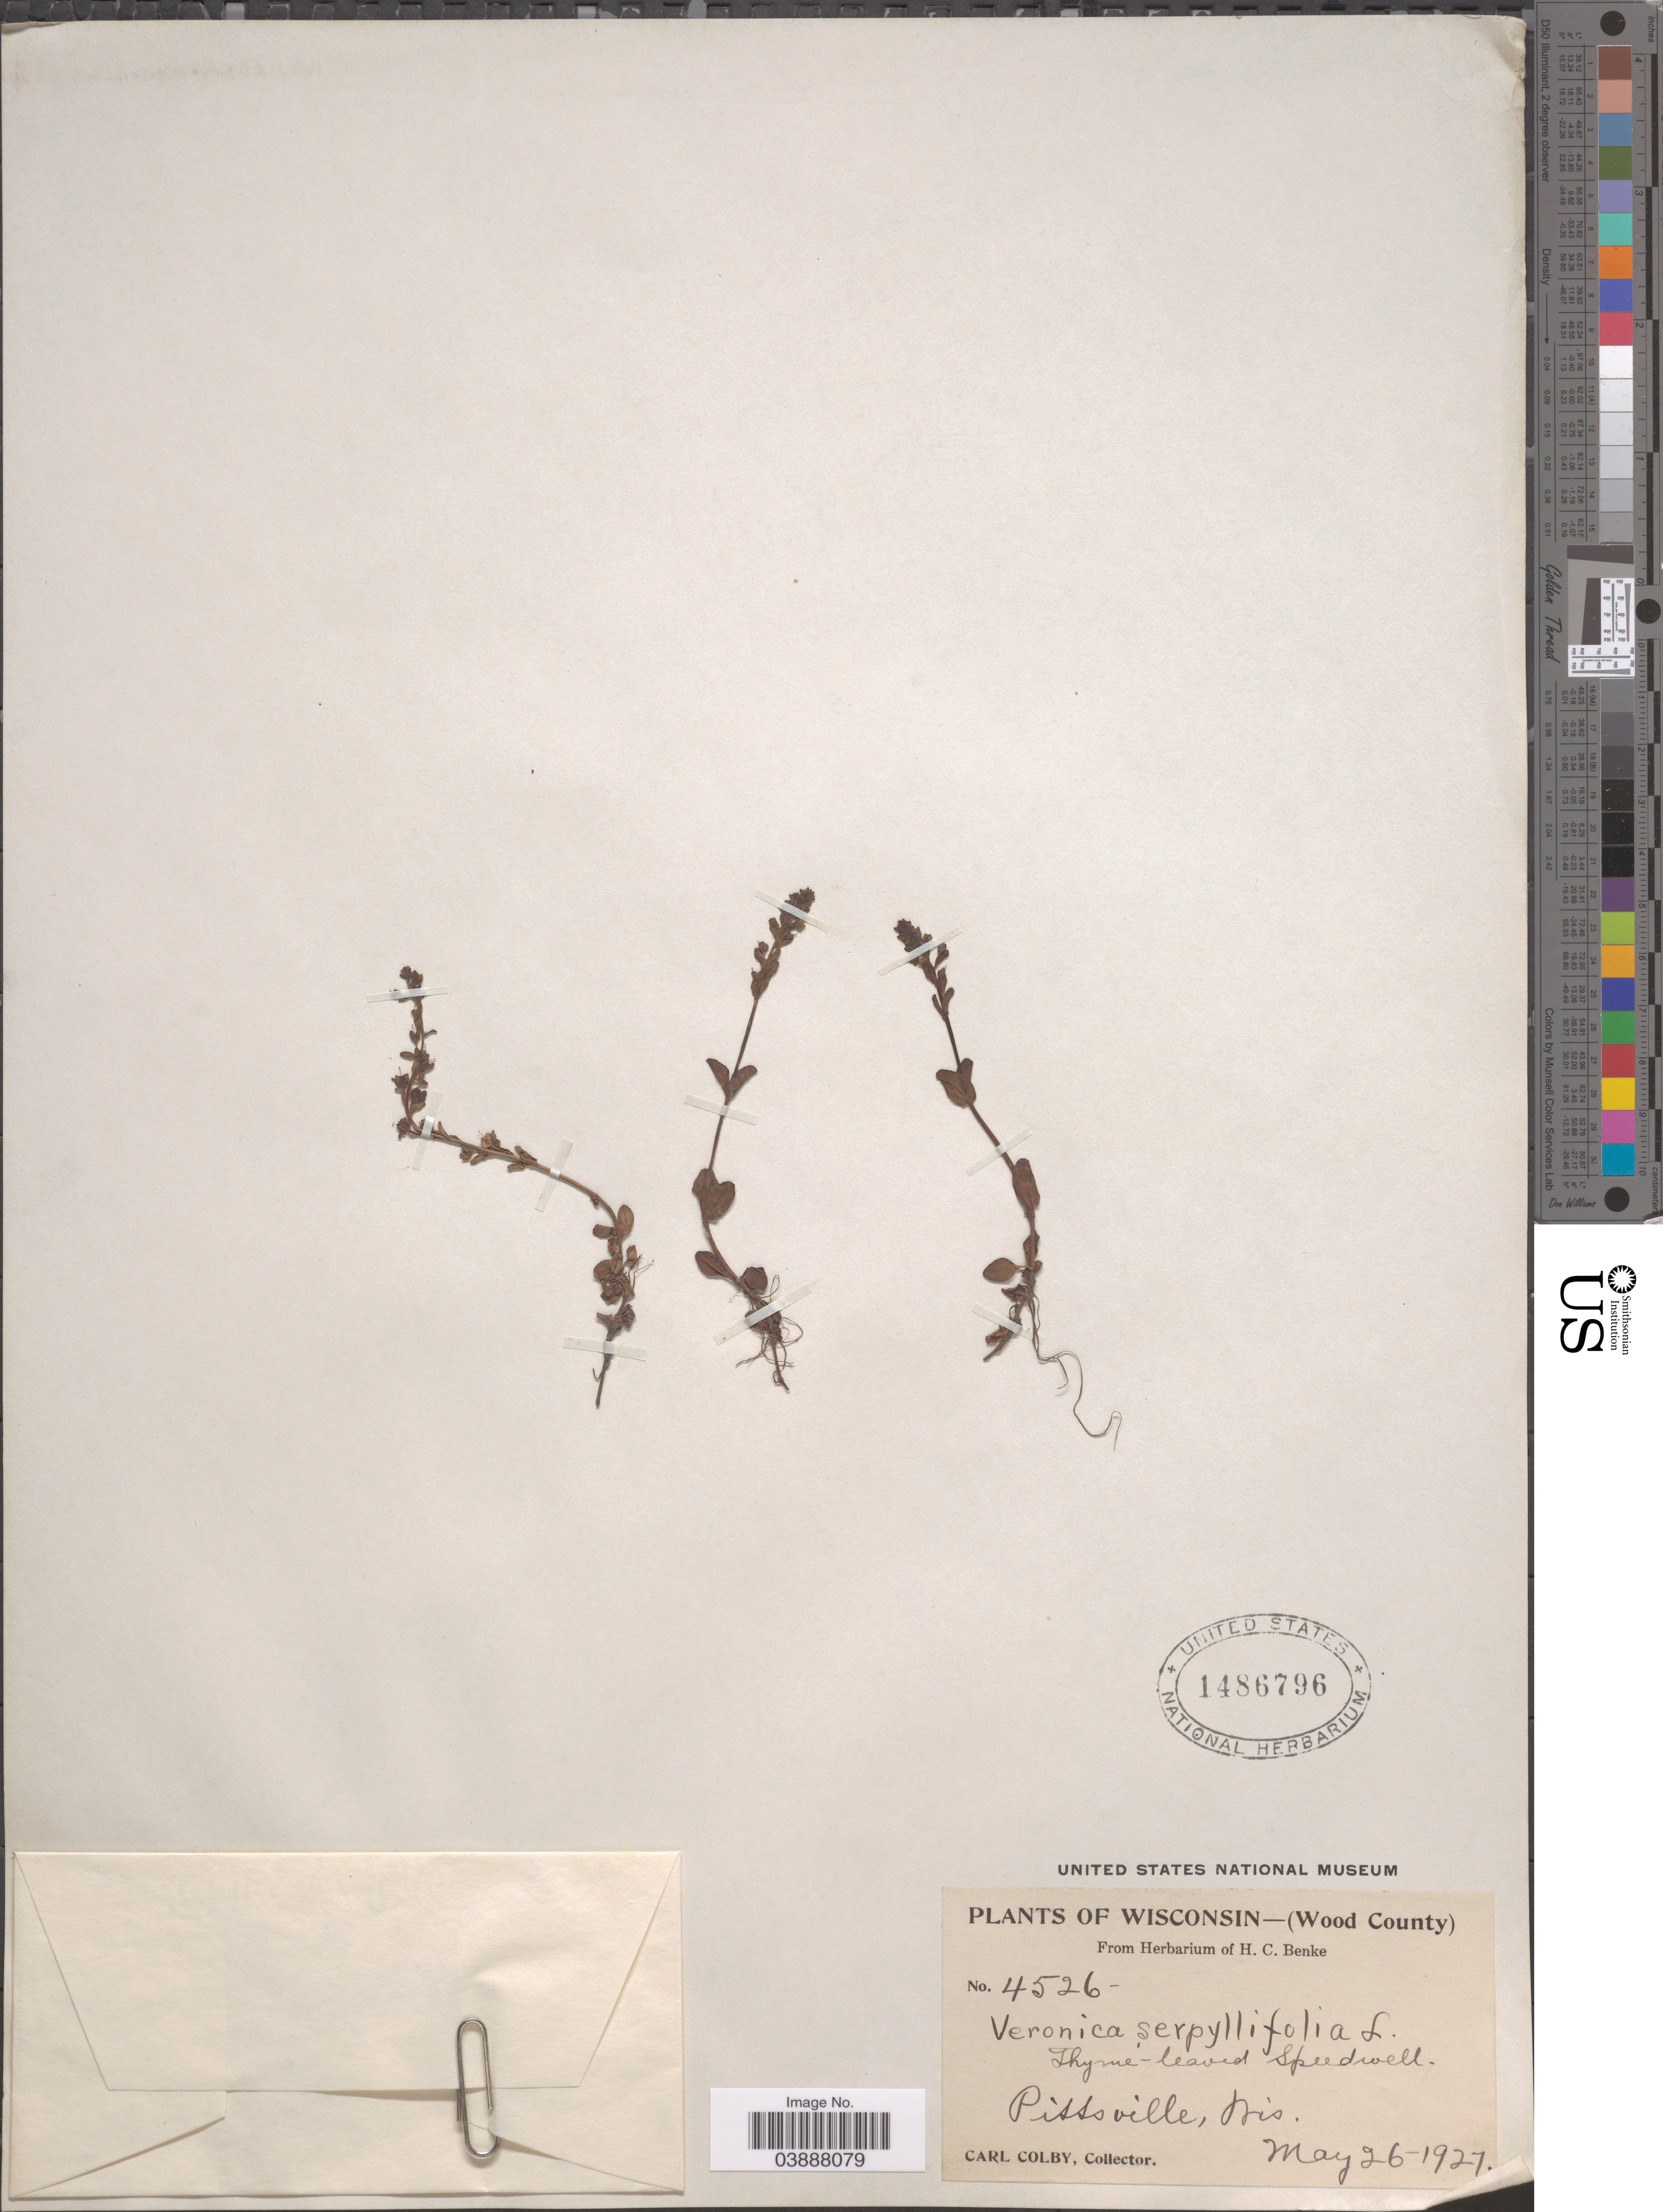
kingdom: Plantae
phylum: Tracheophyta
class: Magnoliopsida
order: Lamiales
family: Plantaginaceae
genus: Veronica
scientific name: Veronica serpyllifolia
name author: L.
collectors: C. Colby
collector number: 4526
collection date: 1927-05-26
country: United States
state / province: Wisconsin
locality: Wood County. Pittsville.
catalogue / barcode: US 1486796